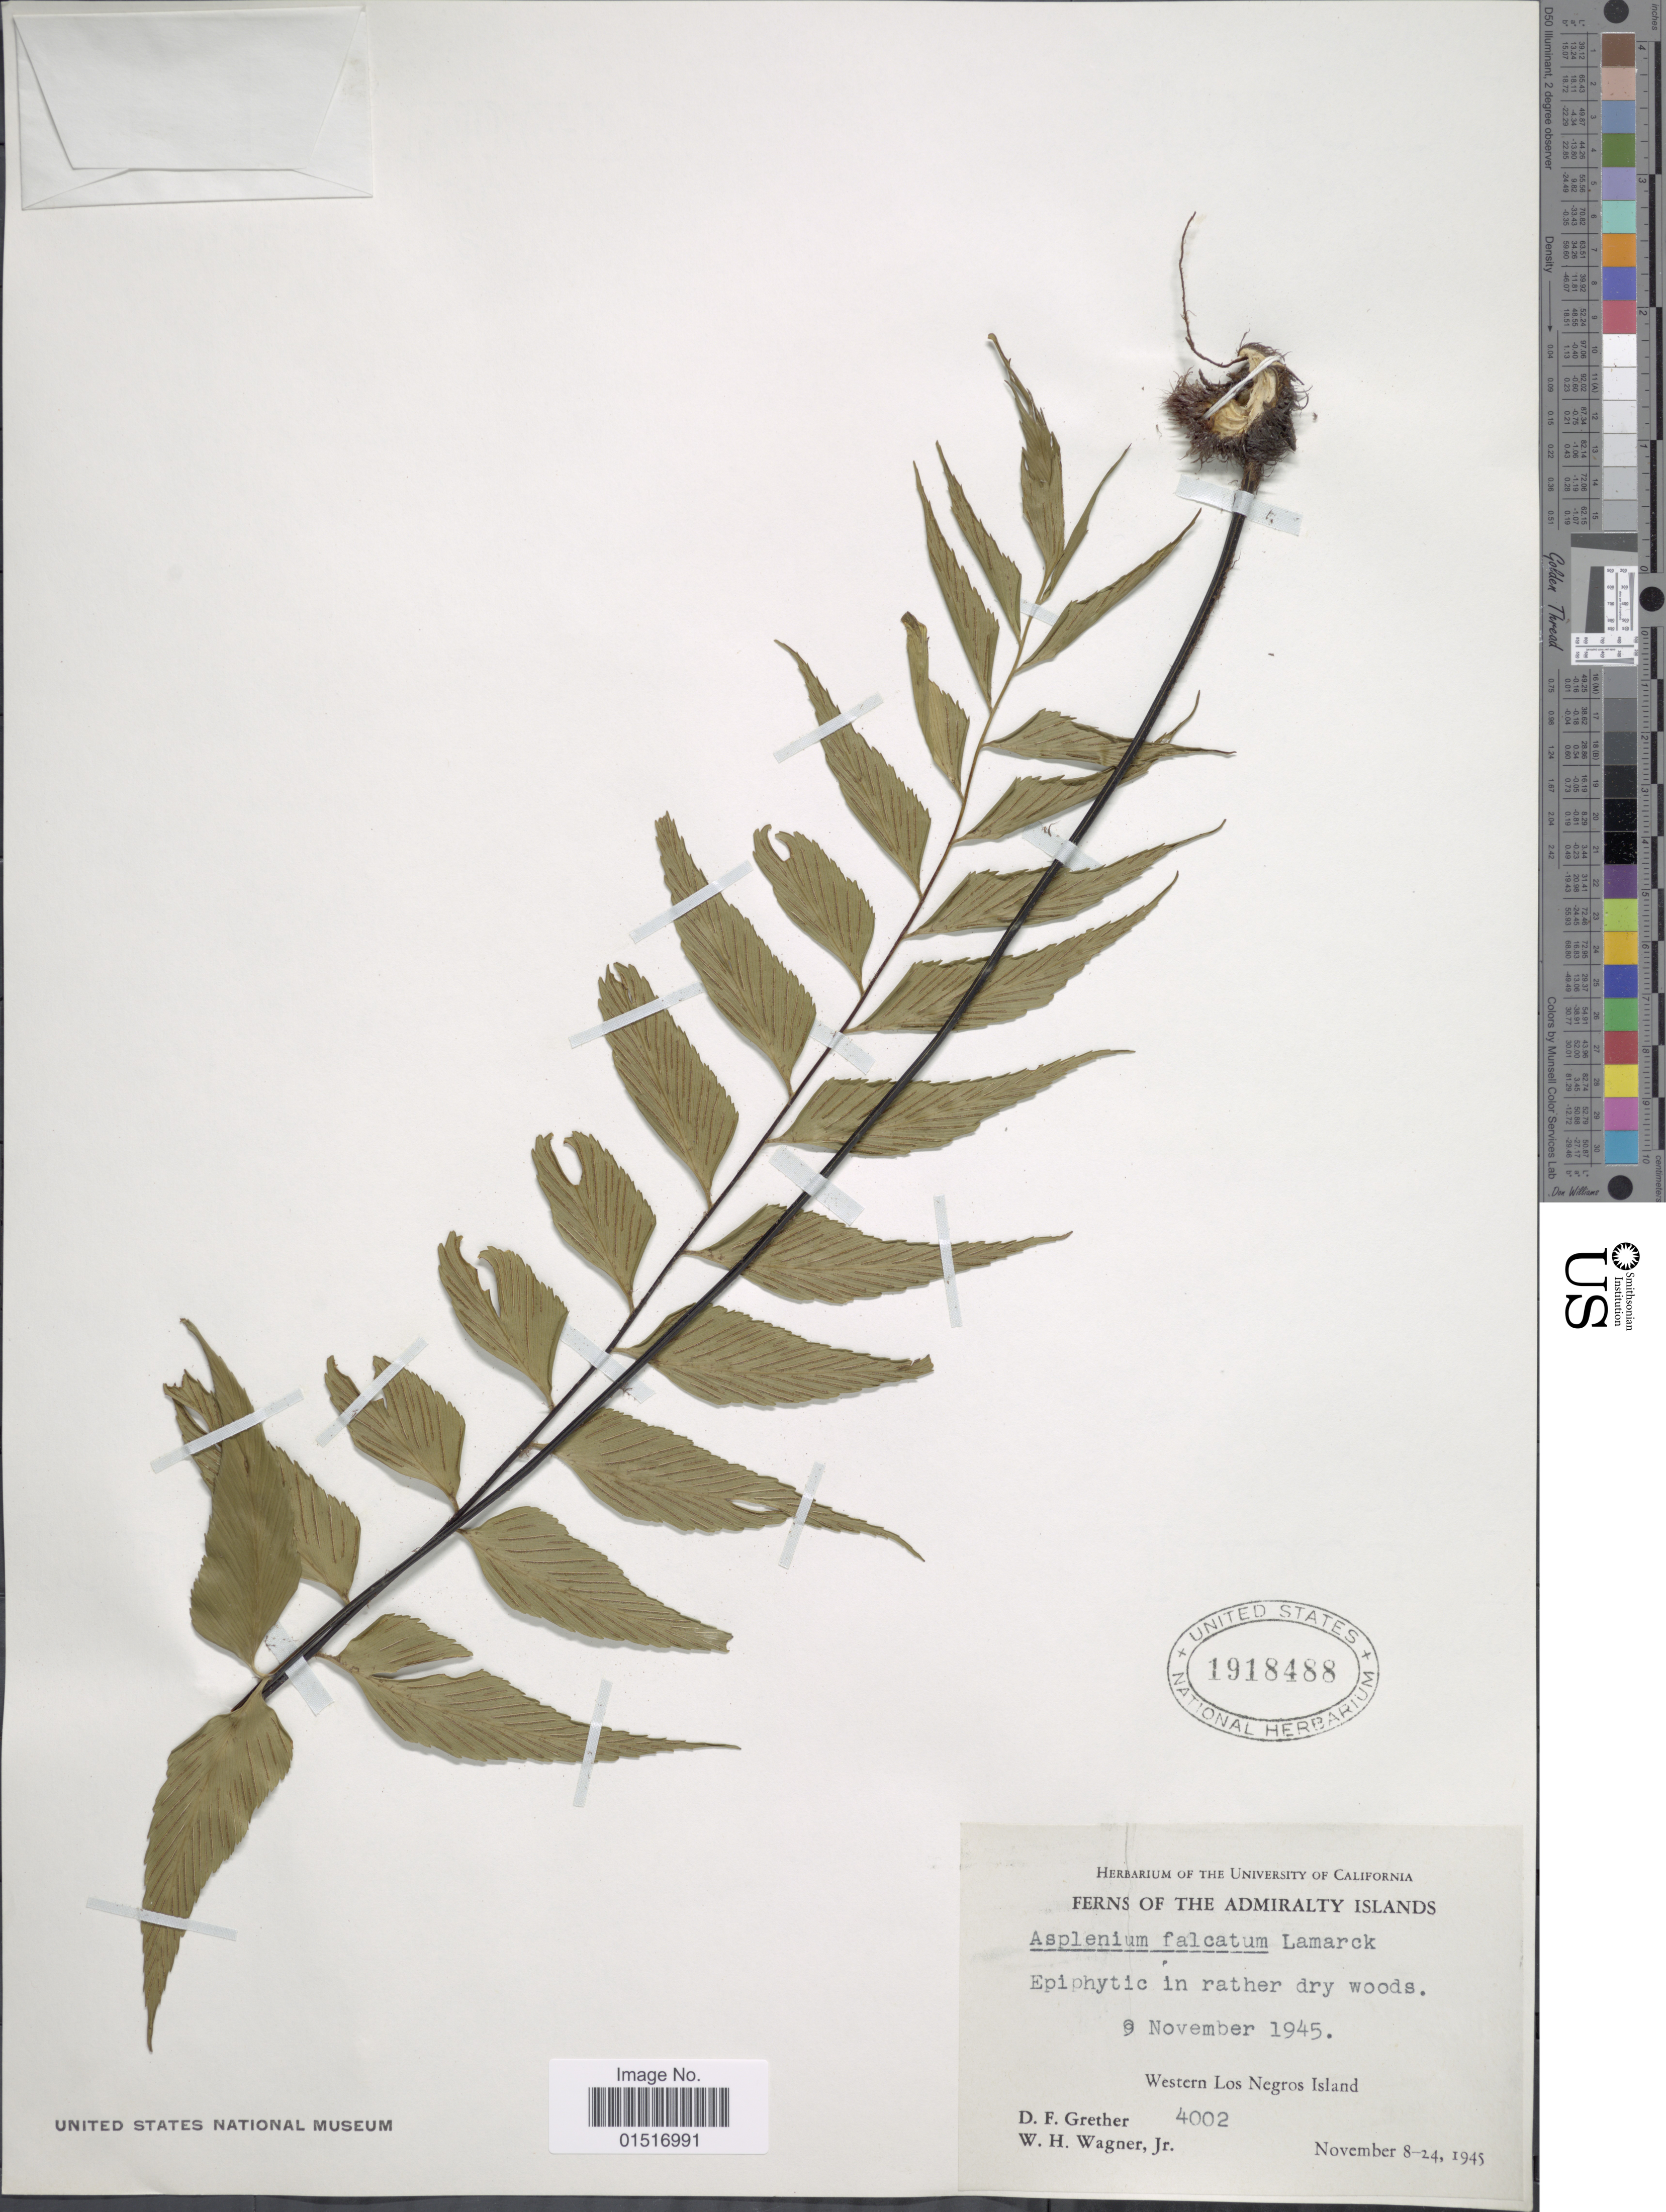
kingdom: Plantae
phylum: Tracheophyta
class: Polypodiopsida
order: Polypodiales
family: Aspleniaceae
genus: Asplenium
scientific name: Asplenium polyodon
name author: G. Forst.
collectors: D. F. Grether & W. H. Wagner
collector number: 4002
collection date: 1945-11-09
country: Papua New Guinea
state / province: Manus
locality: The Admiralty Islands. Western Los Negros Island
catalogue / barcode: US 1918488